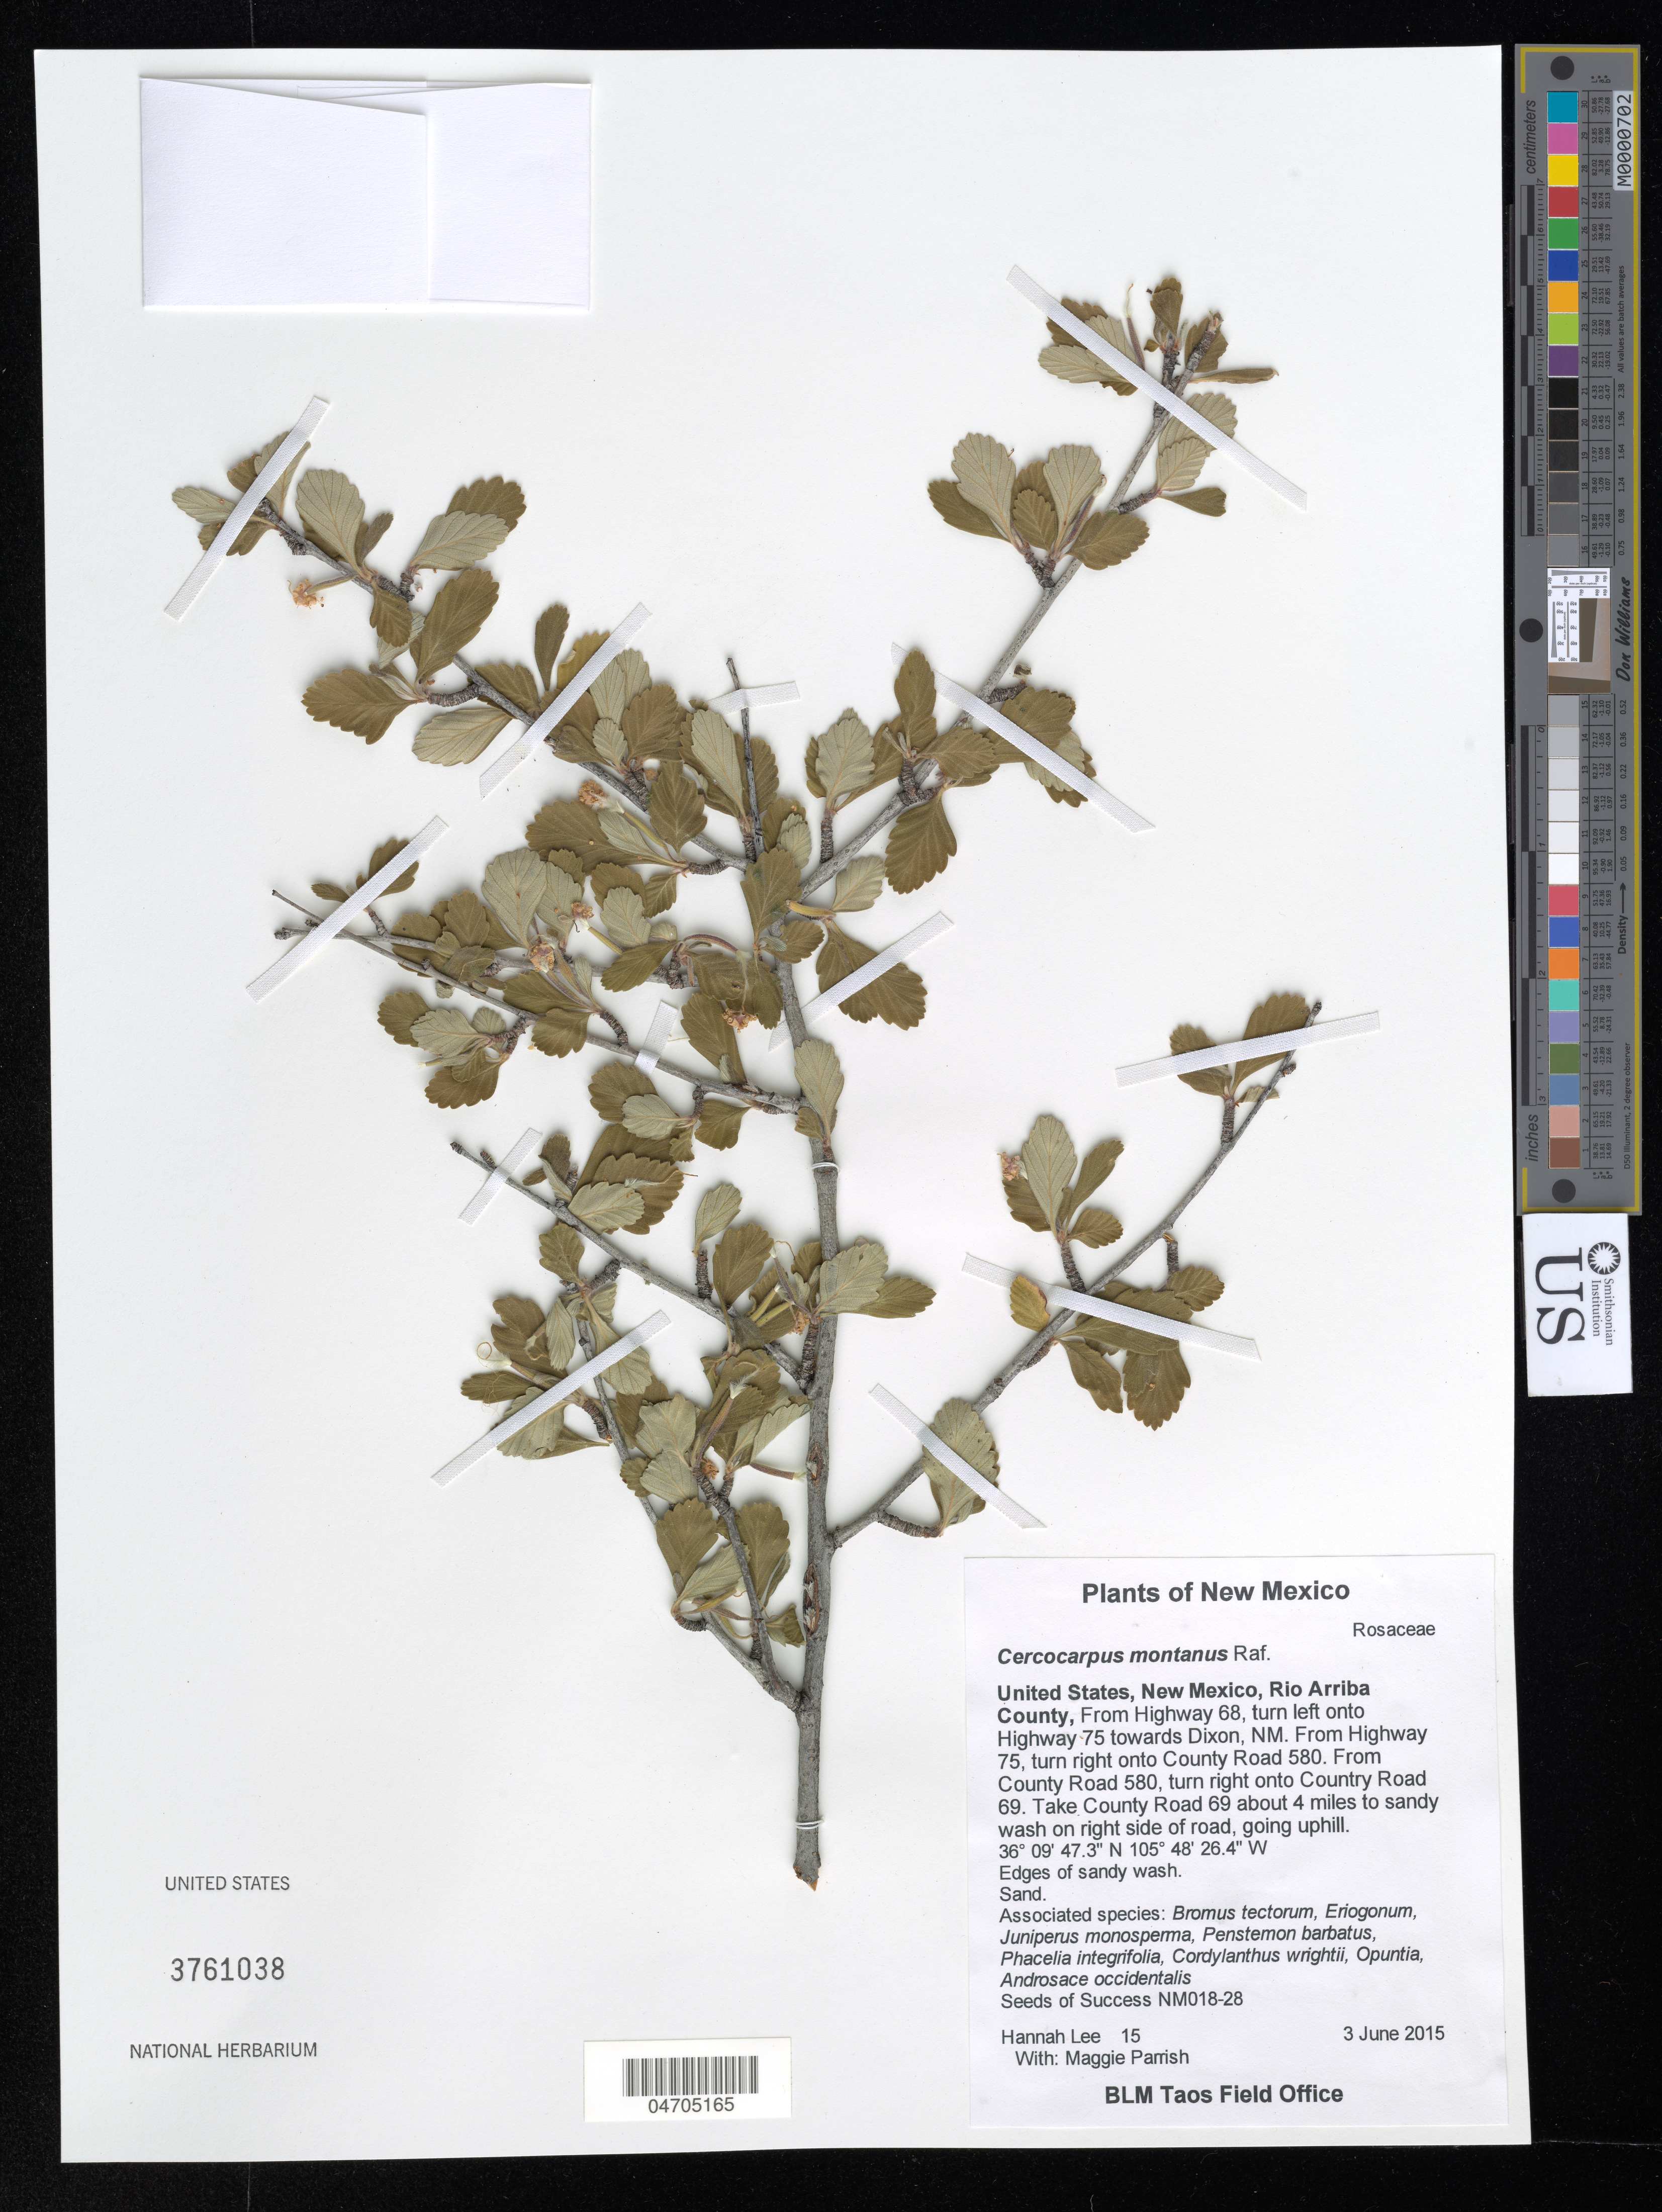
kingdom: Plantae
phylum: Tracheophyta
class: Magnoliopsida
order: Rosales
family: Rosaceae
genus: Cercocarpus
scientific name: Cercocarpus montanus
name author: Raf.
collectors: H. Lee & M. Parrish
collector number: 15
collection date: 2015-06-03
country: United States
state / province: New Mexico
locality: Rio Arriba County, From Highway 68, turn left onto Highway 75 towards Dixon, NM. From Highway 75, turn right onto County Road 580. From County Road 580, turn right onto Country Road 69. Take County Road 69 about 4 miles to sandy wash on right side of road, going uphill.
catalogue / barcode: US 3761038